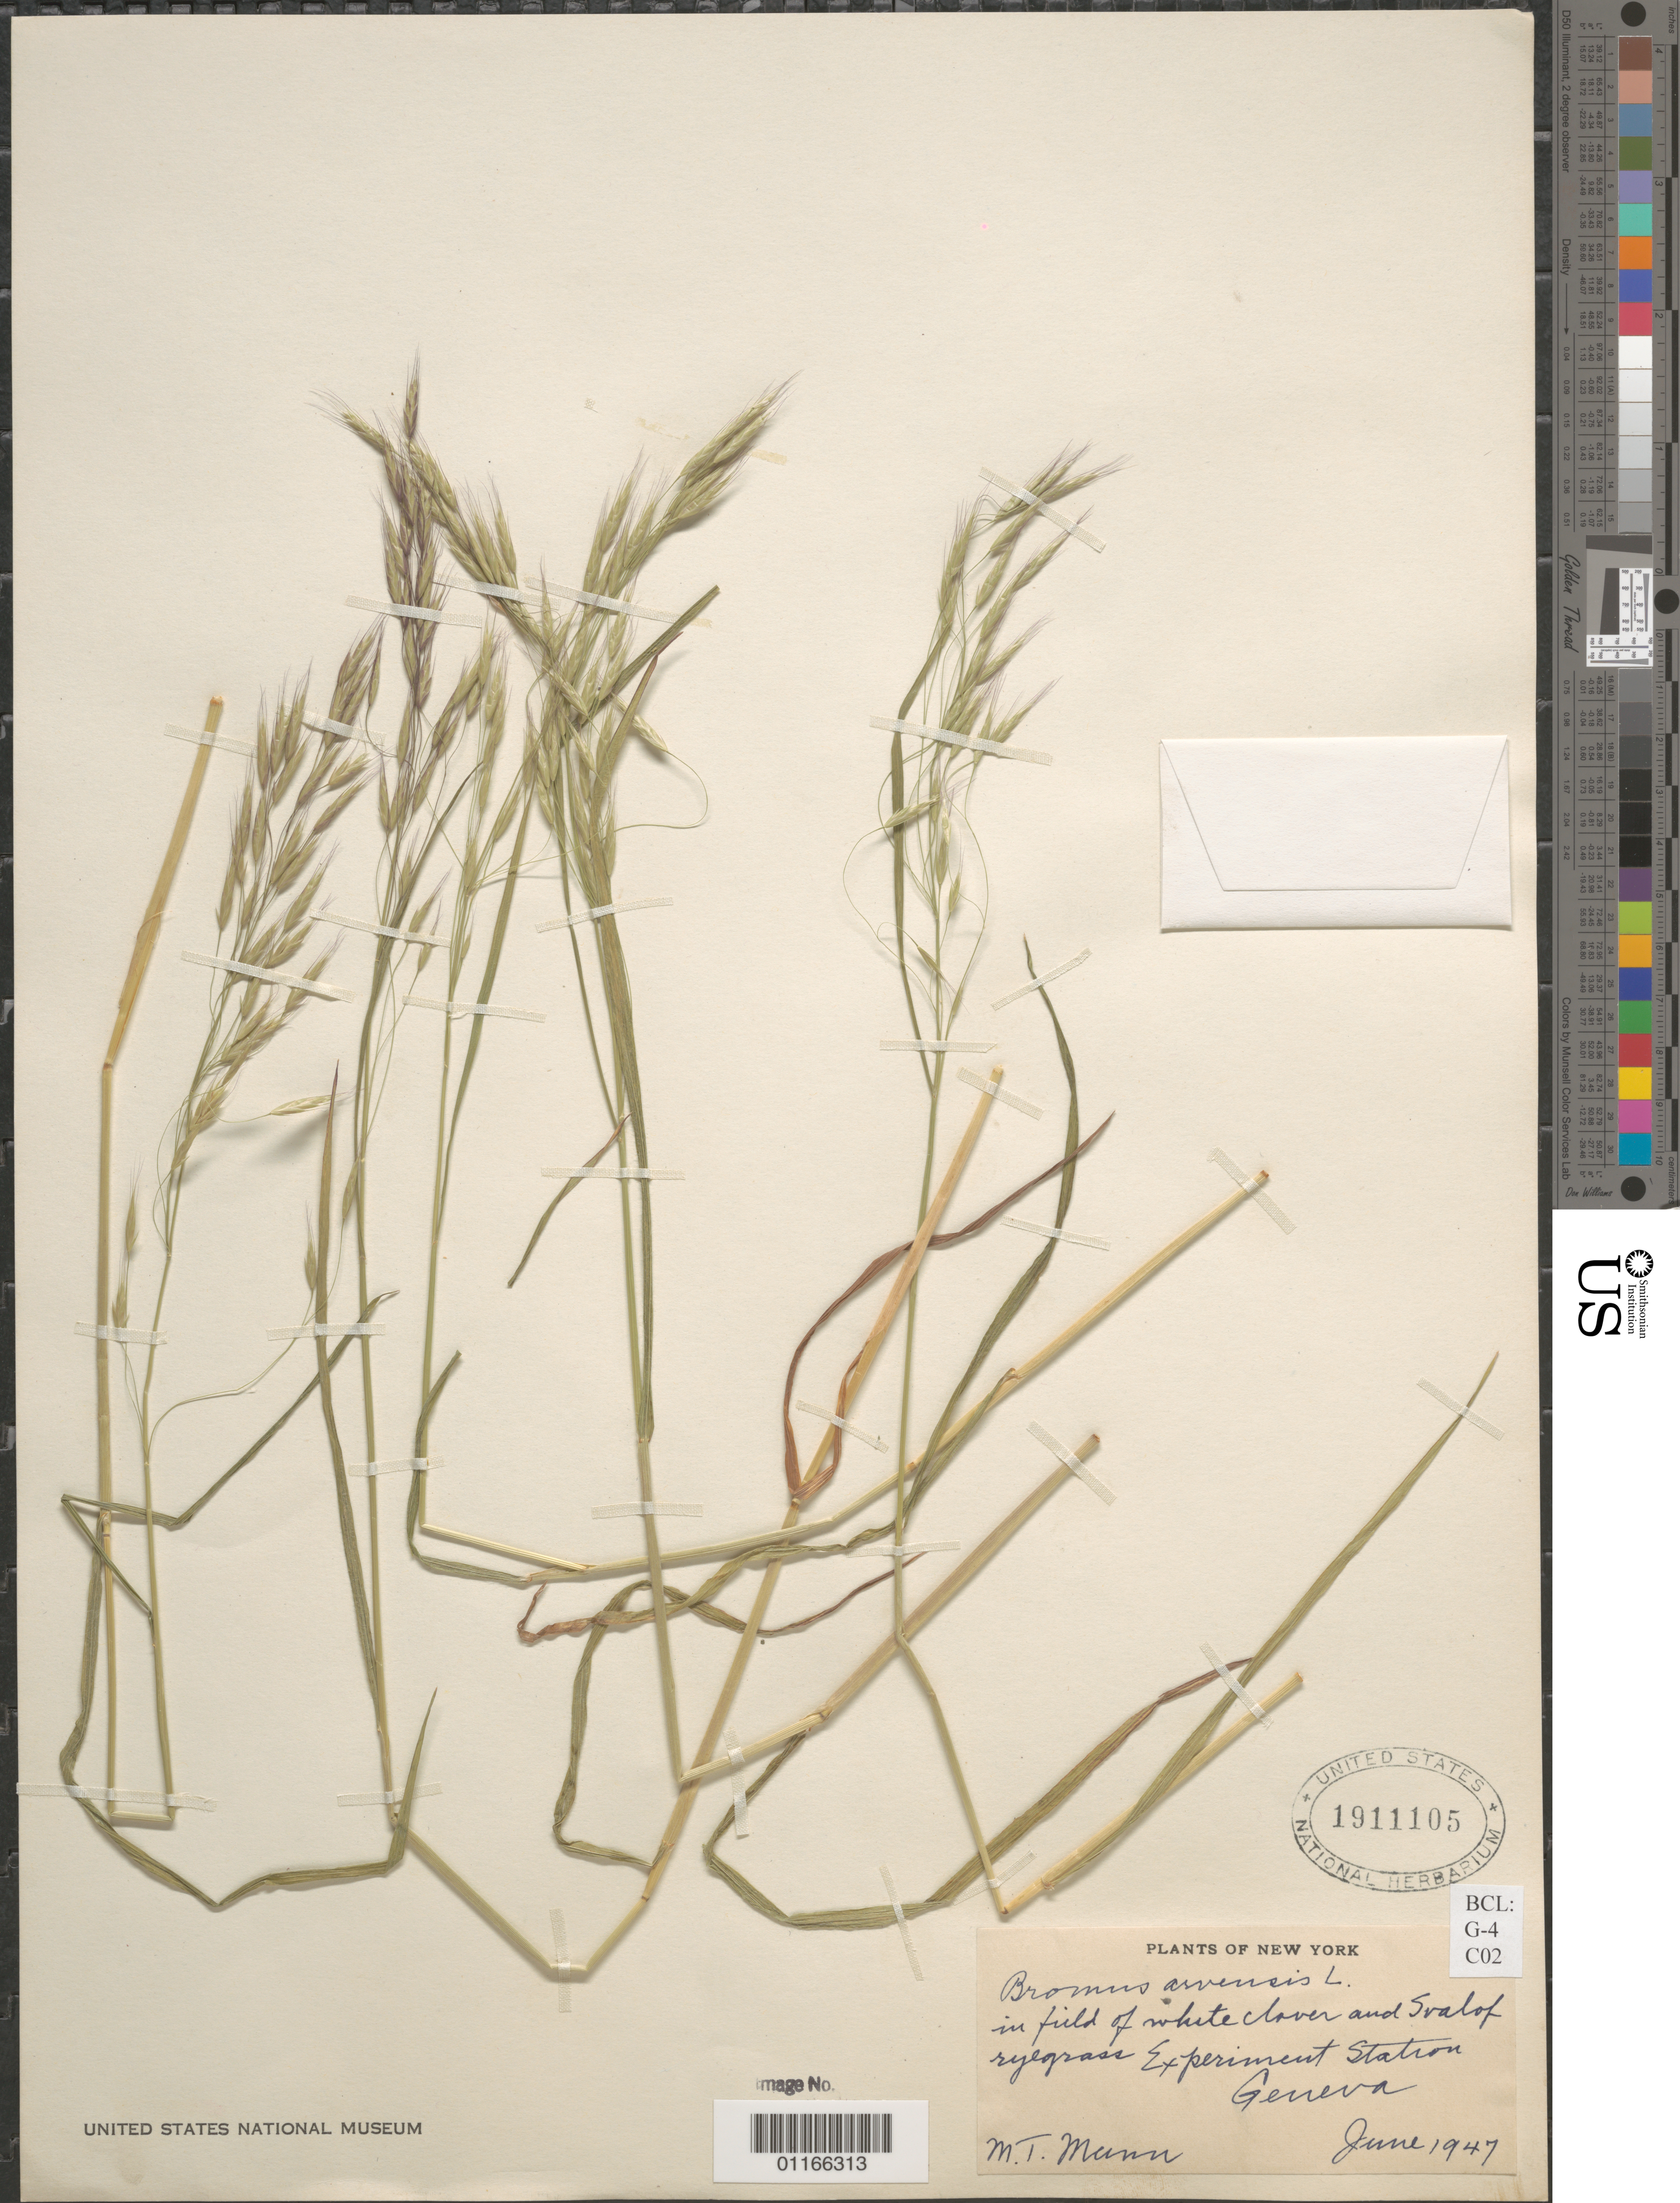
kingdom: Plantae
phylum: Tracheophyta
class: Liliopsida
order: Poales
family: Poaceae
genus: Bromus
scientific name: Bromus arvensis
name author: L.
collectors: M. Munn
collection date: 1947-06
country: United States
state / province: New York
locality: Experiment Station Geneva.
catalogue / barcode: US 1911105